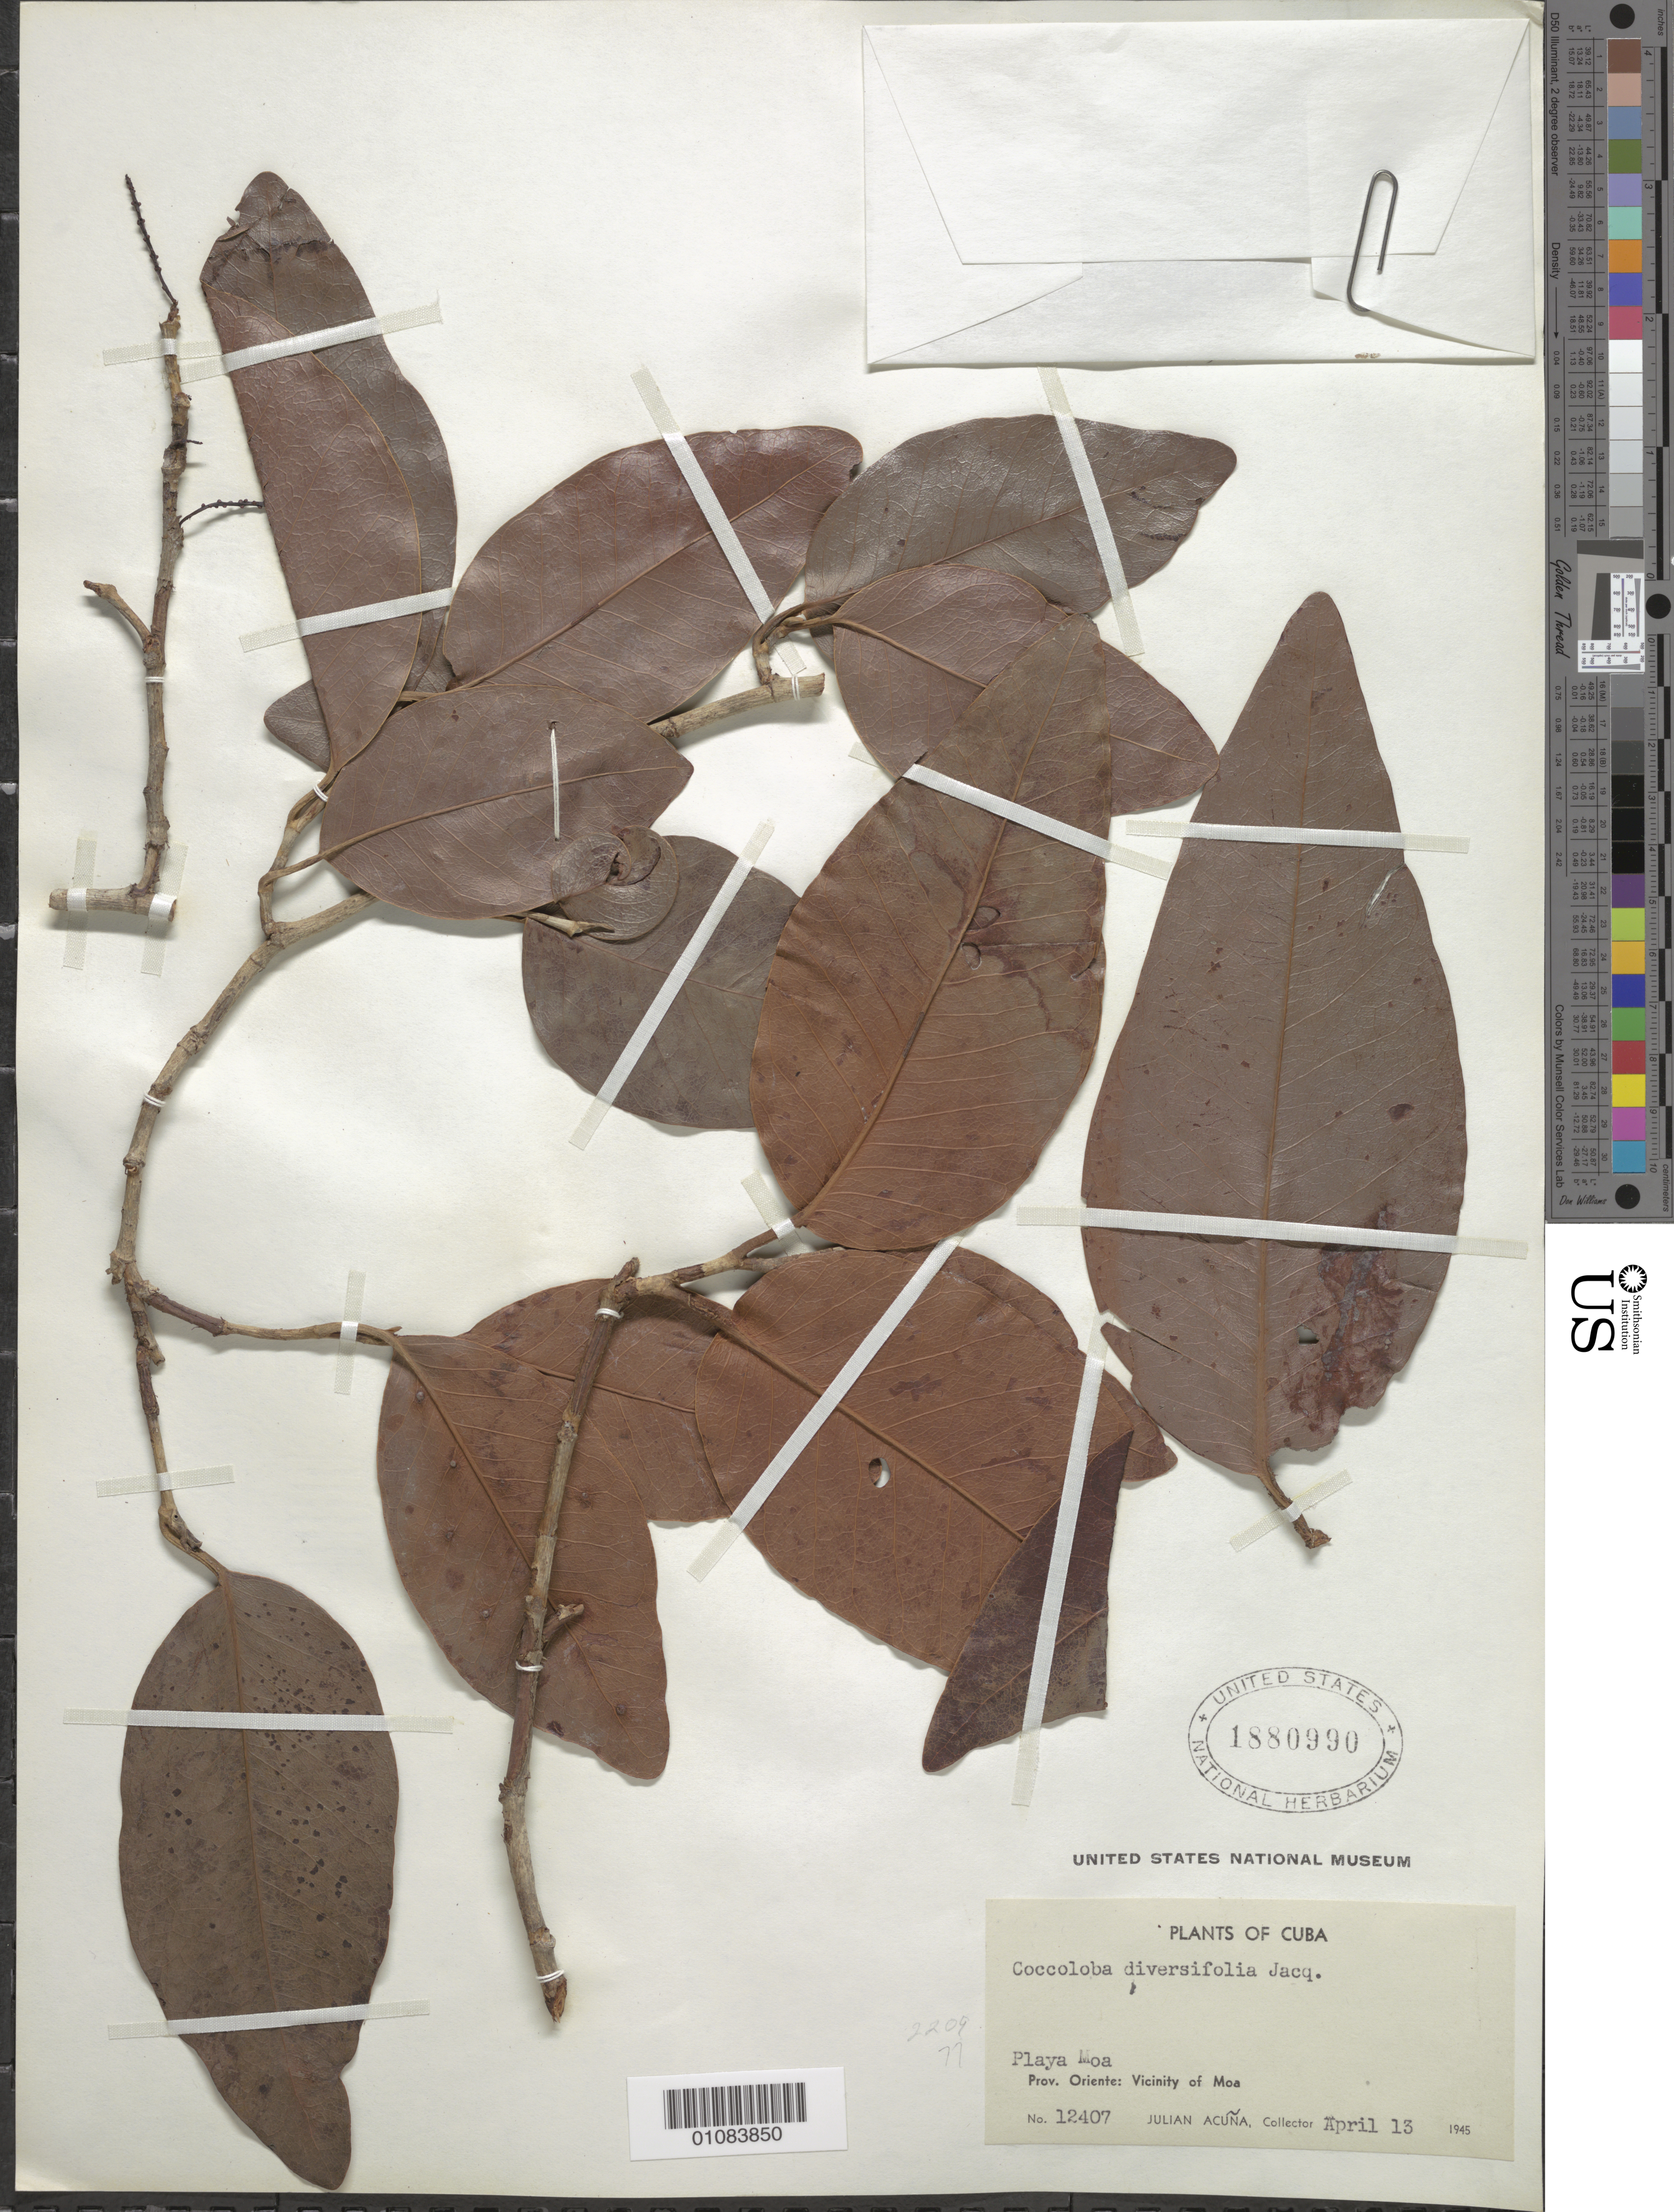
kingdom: Plantae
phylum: Tracheophyta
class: Magnoliopsida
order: Caryophyllales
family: Polygonaceae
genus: Coccoloba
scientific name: Coccoloba diversifolia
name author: Jacq.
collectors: J. Acuña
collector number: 12407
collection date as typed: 13 Apr 1945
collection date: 1945-04-13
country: Cuba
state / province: Guantánamo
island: Cuba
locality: Prov Oriente: Vicinity of Moa, Playa Moa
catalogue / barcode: US 1880990